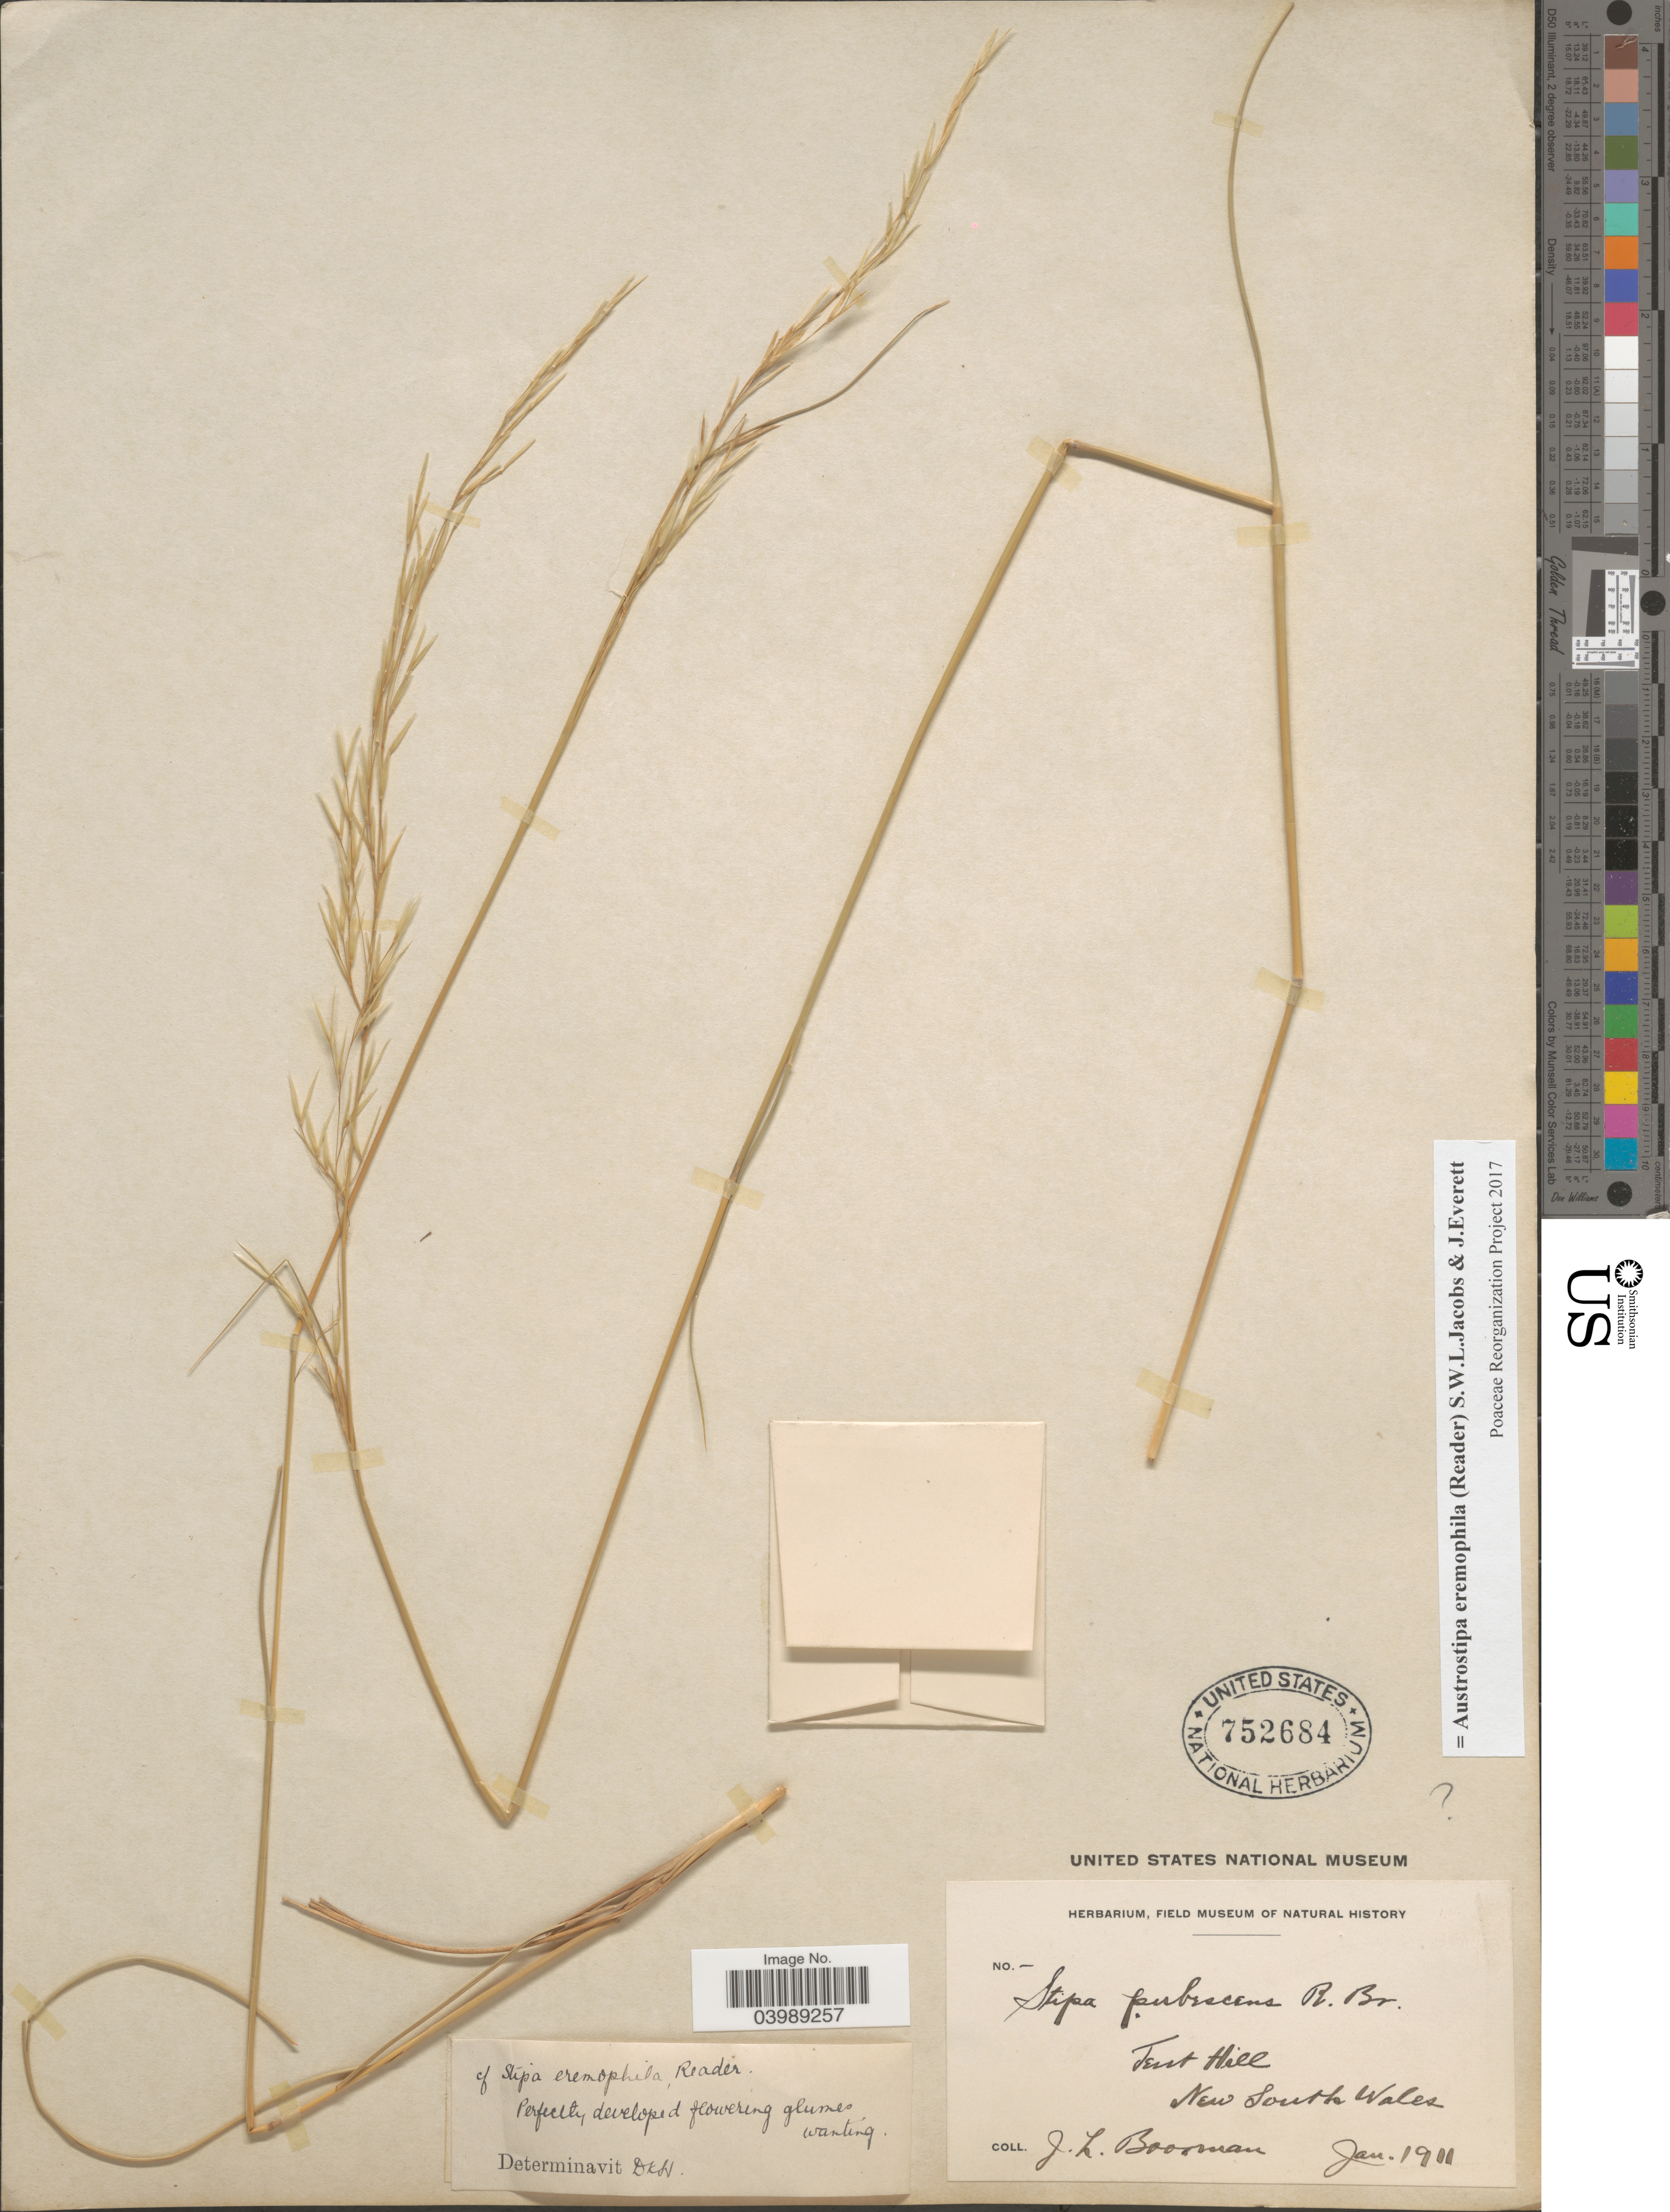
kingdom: Plantae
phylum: Tracheophyta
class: Liliopsida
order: Poales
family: Poaceae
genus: Austrostipa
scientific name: Austrostipa eremophila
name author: (Reader) S.W.L. Jacobs & J. Everett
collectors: J. Boorman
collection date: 1911-01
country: Australia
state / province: New South Wales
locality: Tent Hill.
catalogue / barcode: US 752684